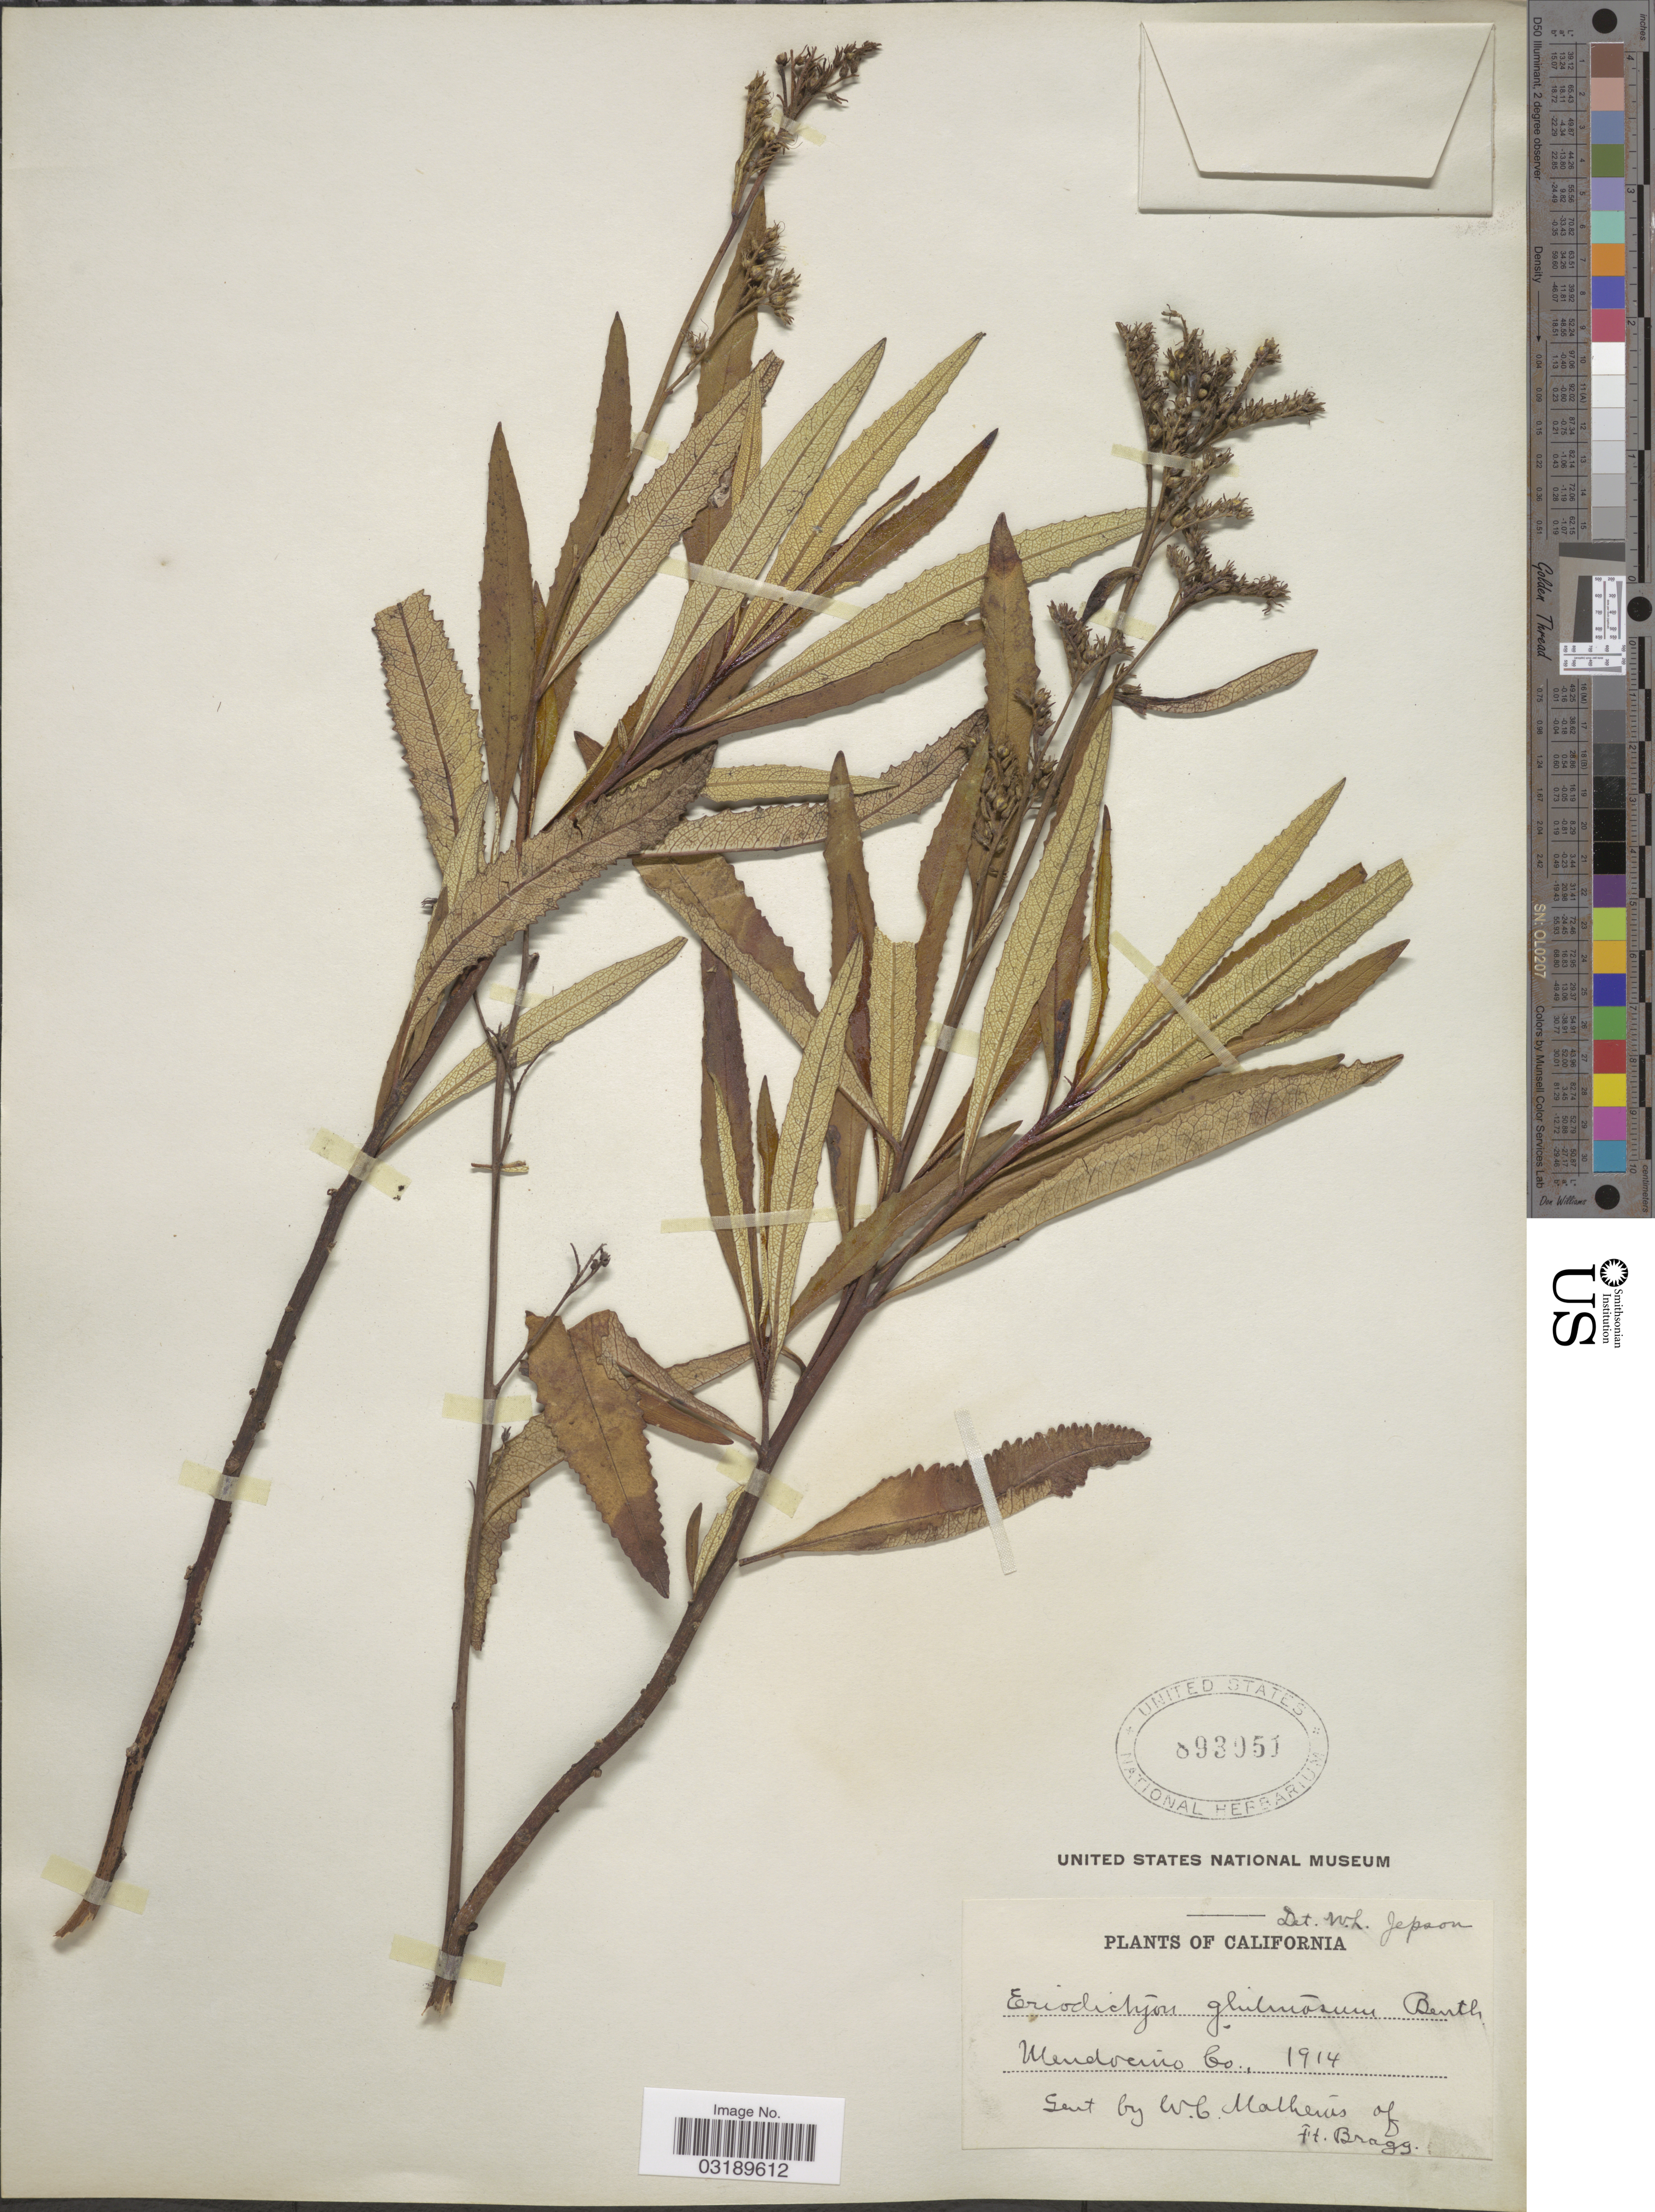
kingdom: Plantae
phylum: Tracheophyta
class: Magnoliopsida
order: Boraginales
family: Namaceae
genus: Eriodictyon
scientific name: Eriodictyon californicum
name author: (Hook. & Arn.) Torr.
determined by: Rogers, Z. S.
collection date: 1914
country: United States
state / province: California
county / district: Mendocino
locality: Mendocino Co.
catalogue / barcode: US 893050